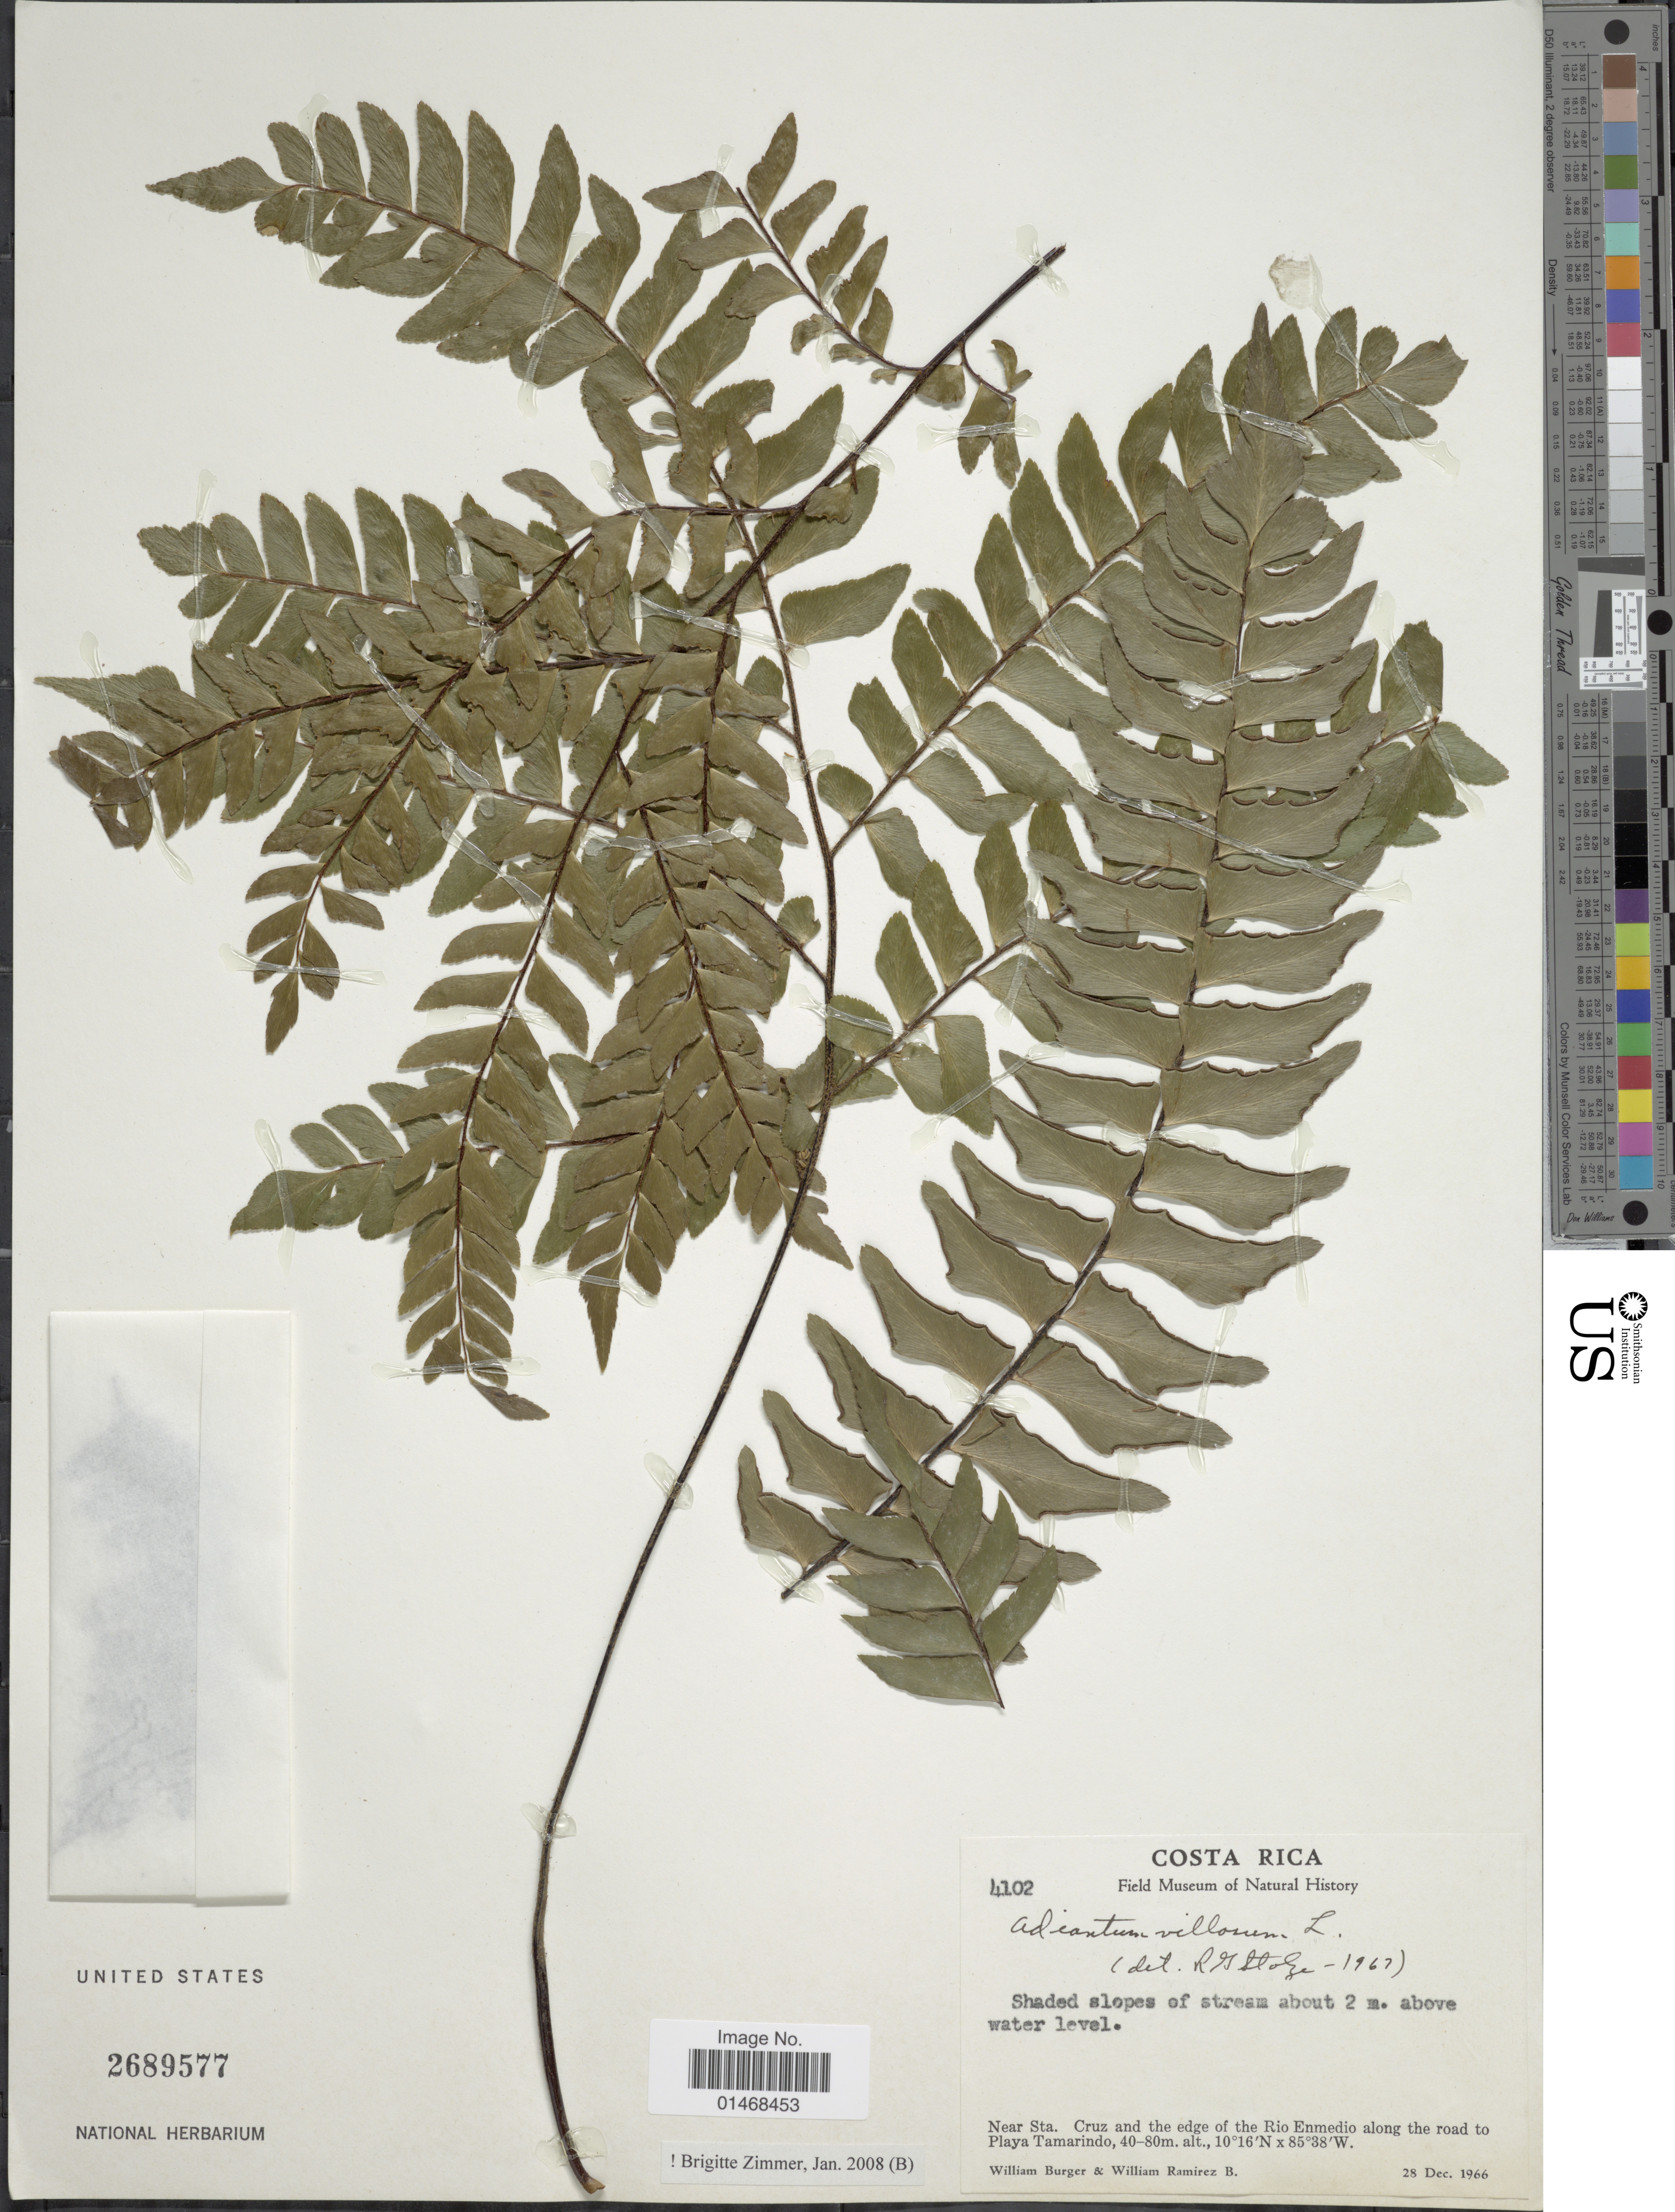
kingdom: Plantae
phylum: Tracheophyta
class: Polypodiopsida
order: Polypodiales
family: Pteridaceae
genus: Adiantum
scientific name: Adiantum villosum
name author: L.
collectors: W. Burger & W. Ramirez B.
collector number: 4102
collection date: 1966-12-28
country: Costa Rica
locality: Near Sta. Cruz and the edge of the Rio Enmedio along road to Playa Tamarindo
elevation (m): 40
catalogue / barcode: US 2689577